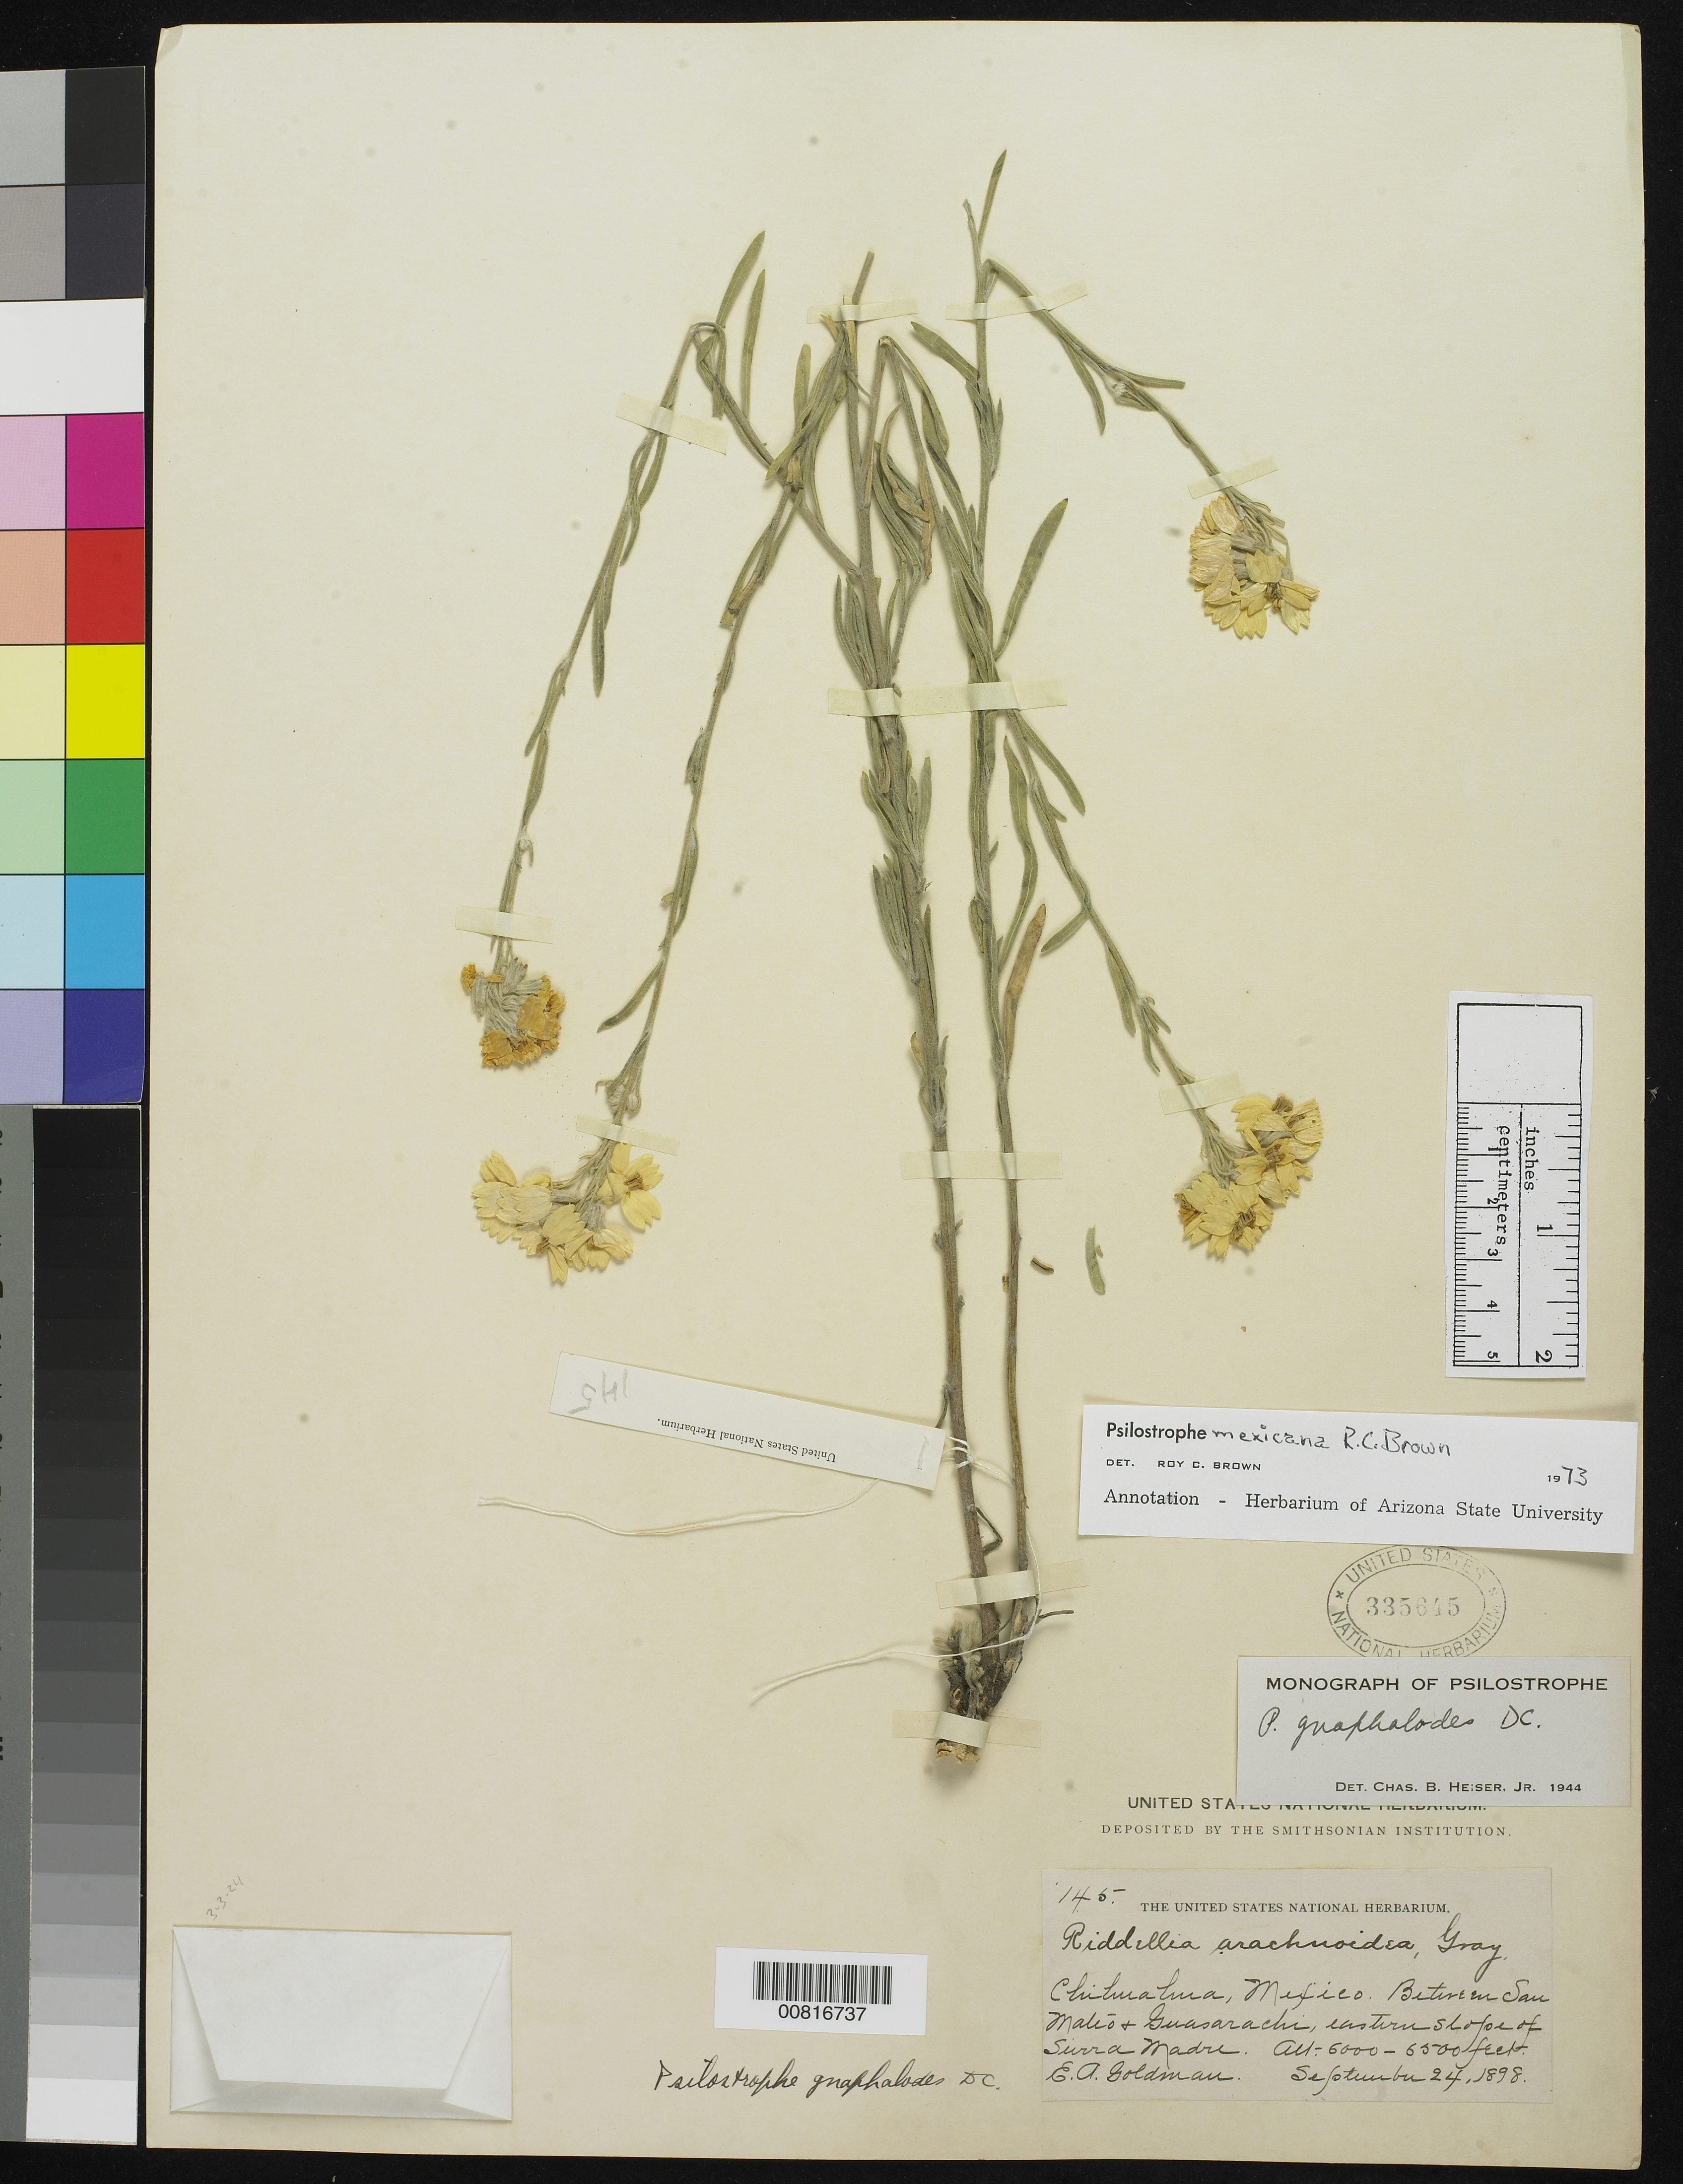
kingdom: Plantae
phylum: Tracheophyta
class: Magnoliopsida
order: Asterales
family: Asteraceae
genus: Psilostrophe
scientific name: Psilostrophe mexicana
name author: R.C. Br.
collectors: E. A. Goldman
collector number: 145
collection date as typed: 24 Sep 1898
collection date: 1898-09-24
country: Mexico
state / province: Chihuahua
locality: Between San Mateo and Guasarachi, eastern slope of Sierra Madre, Chihuahua.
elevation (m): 1829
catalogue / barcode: US 335645